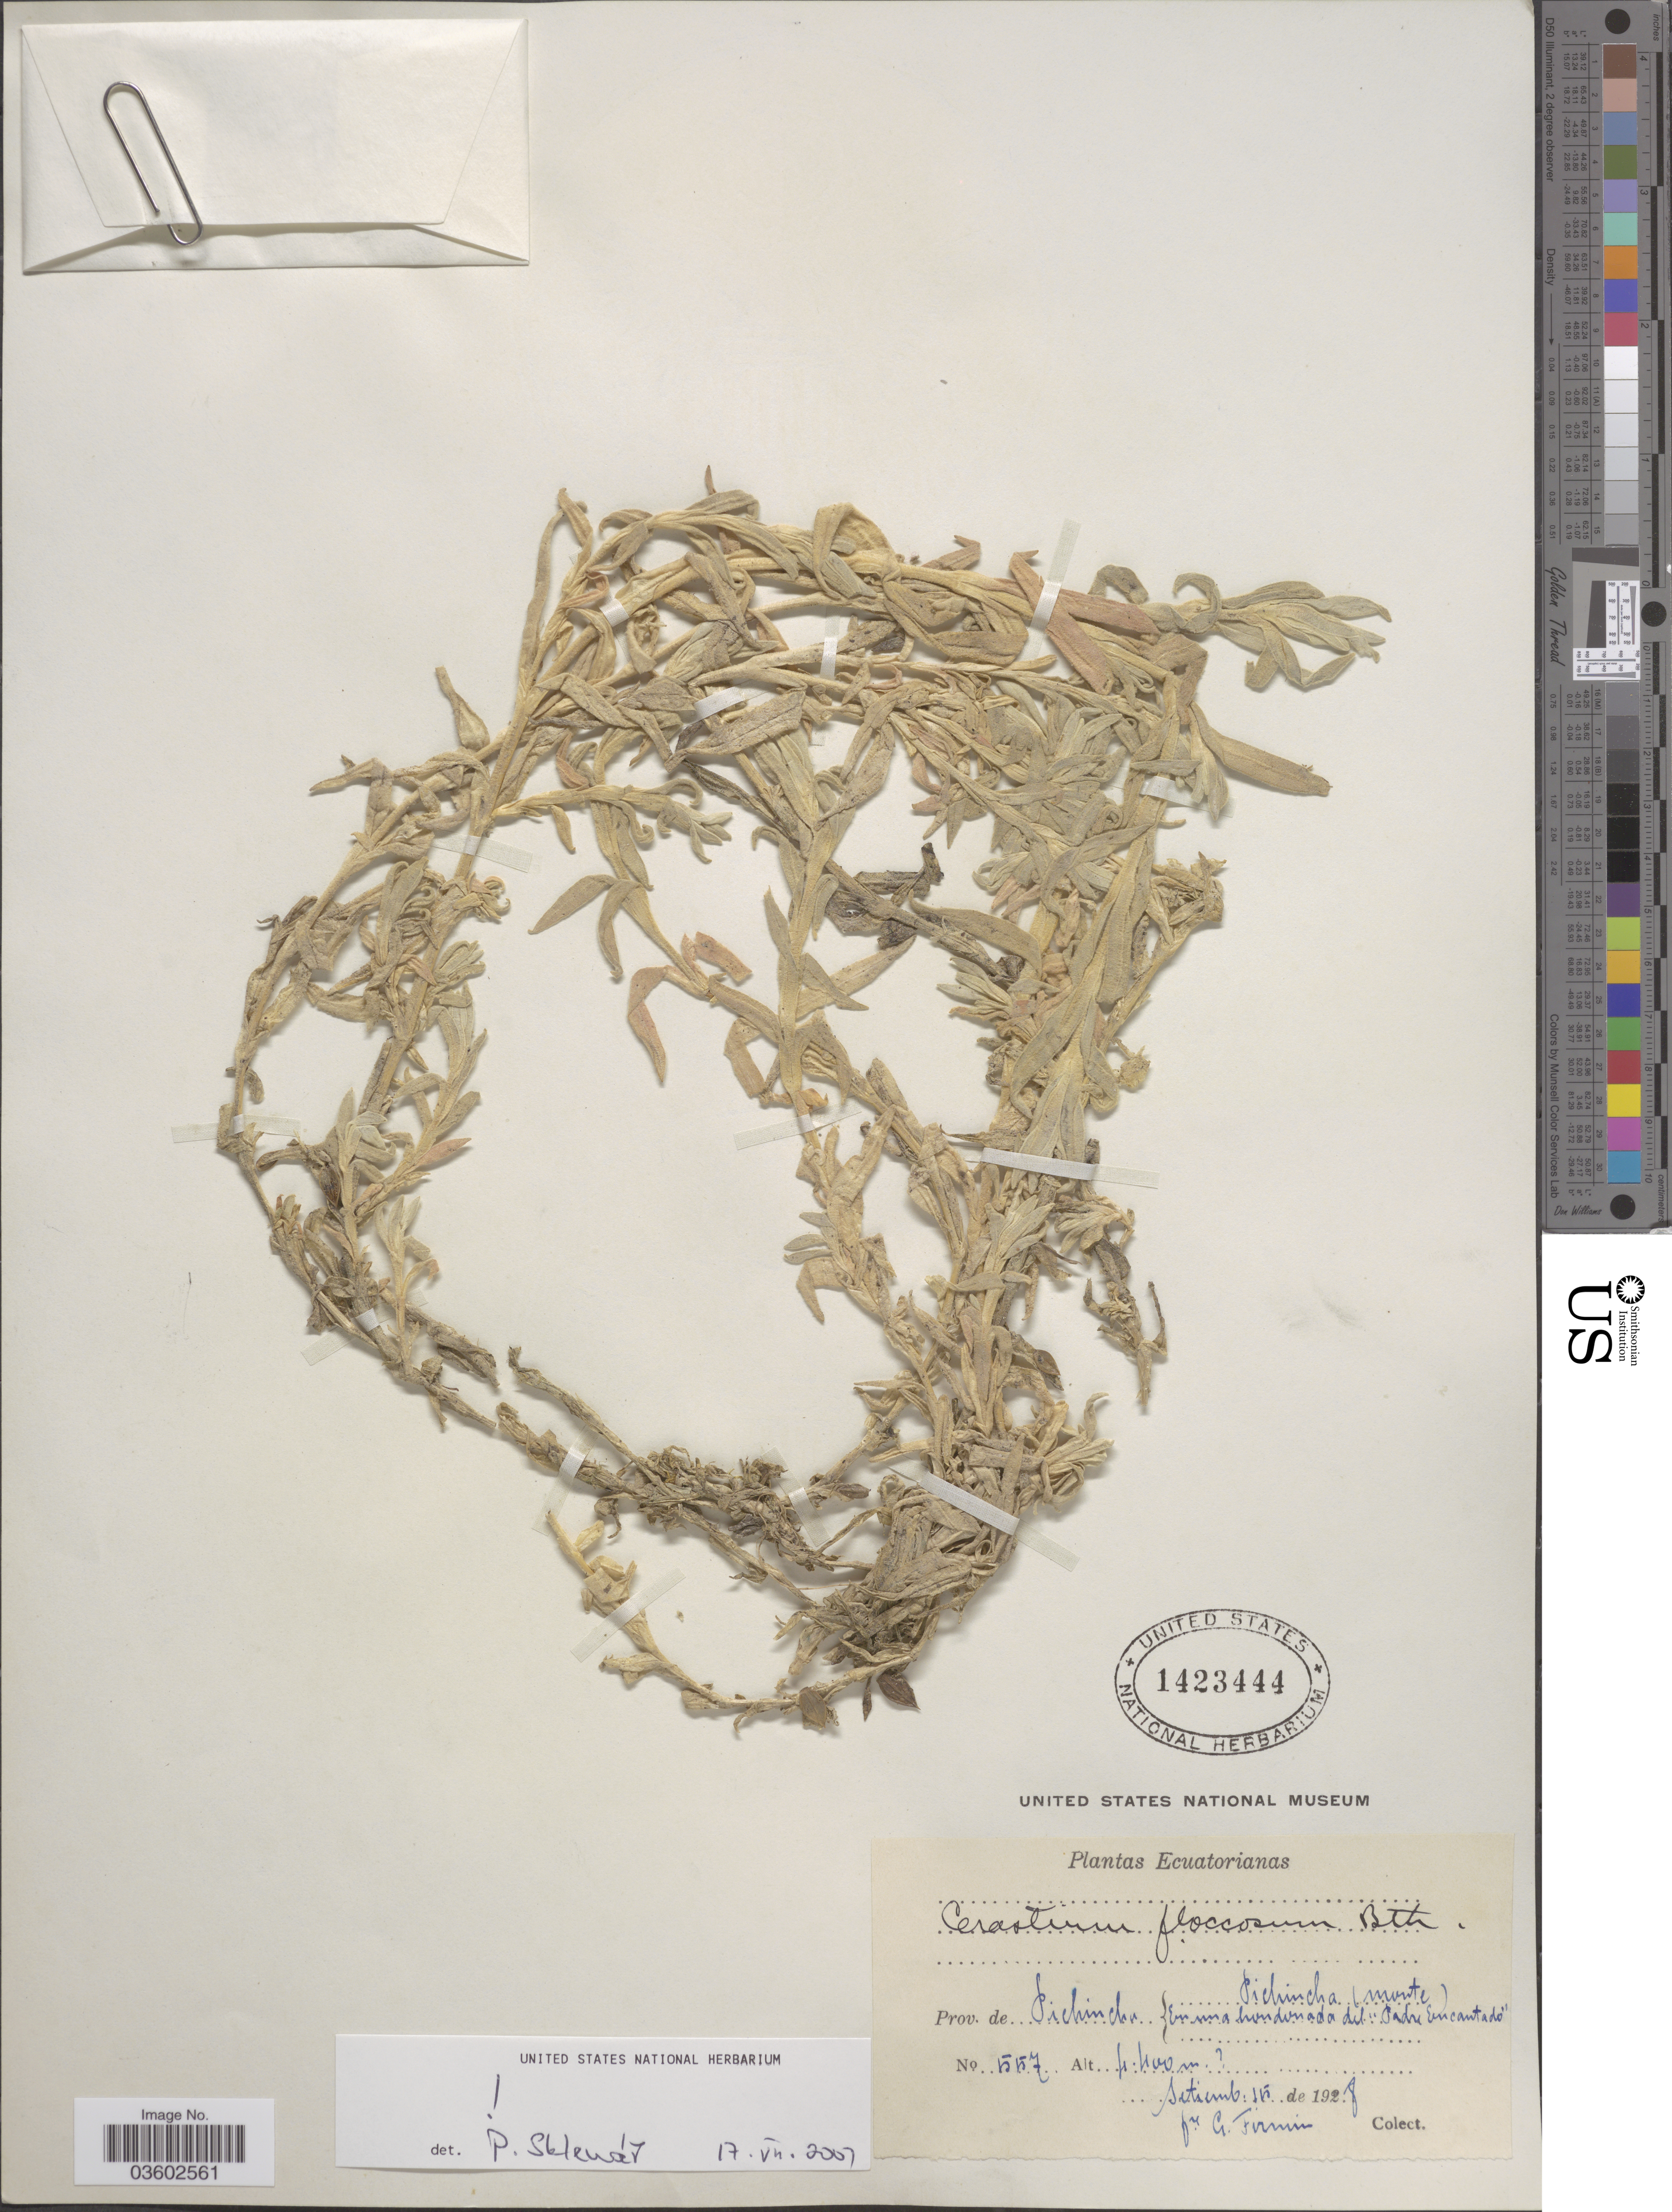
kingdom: Plantae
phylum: Tracheophyta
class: Magnoliopsida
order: Caryophyllales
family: Caryophyllaceae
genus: Cerastium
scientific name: Cerastium floccosum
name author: Benth.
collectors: F. Firmin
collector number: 557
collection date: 1928-09-15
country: Ecuador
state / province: Pichincha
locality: Pichincha (monte). En una hacienda del "Padre Encantado".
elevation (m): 4400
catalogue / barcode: US 1423444